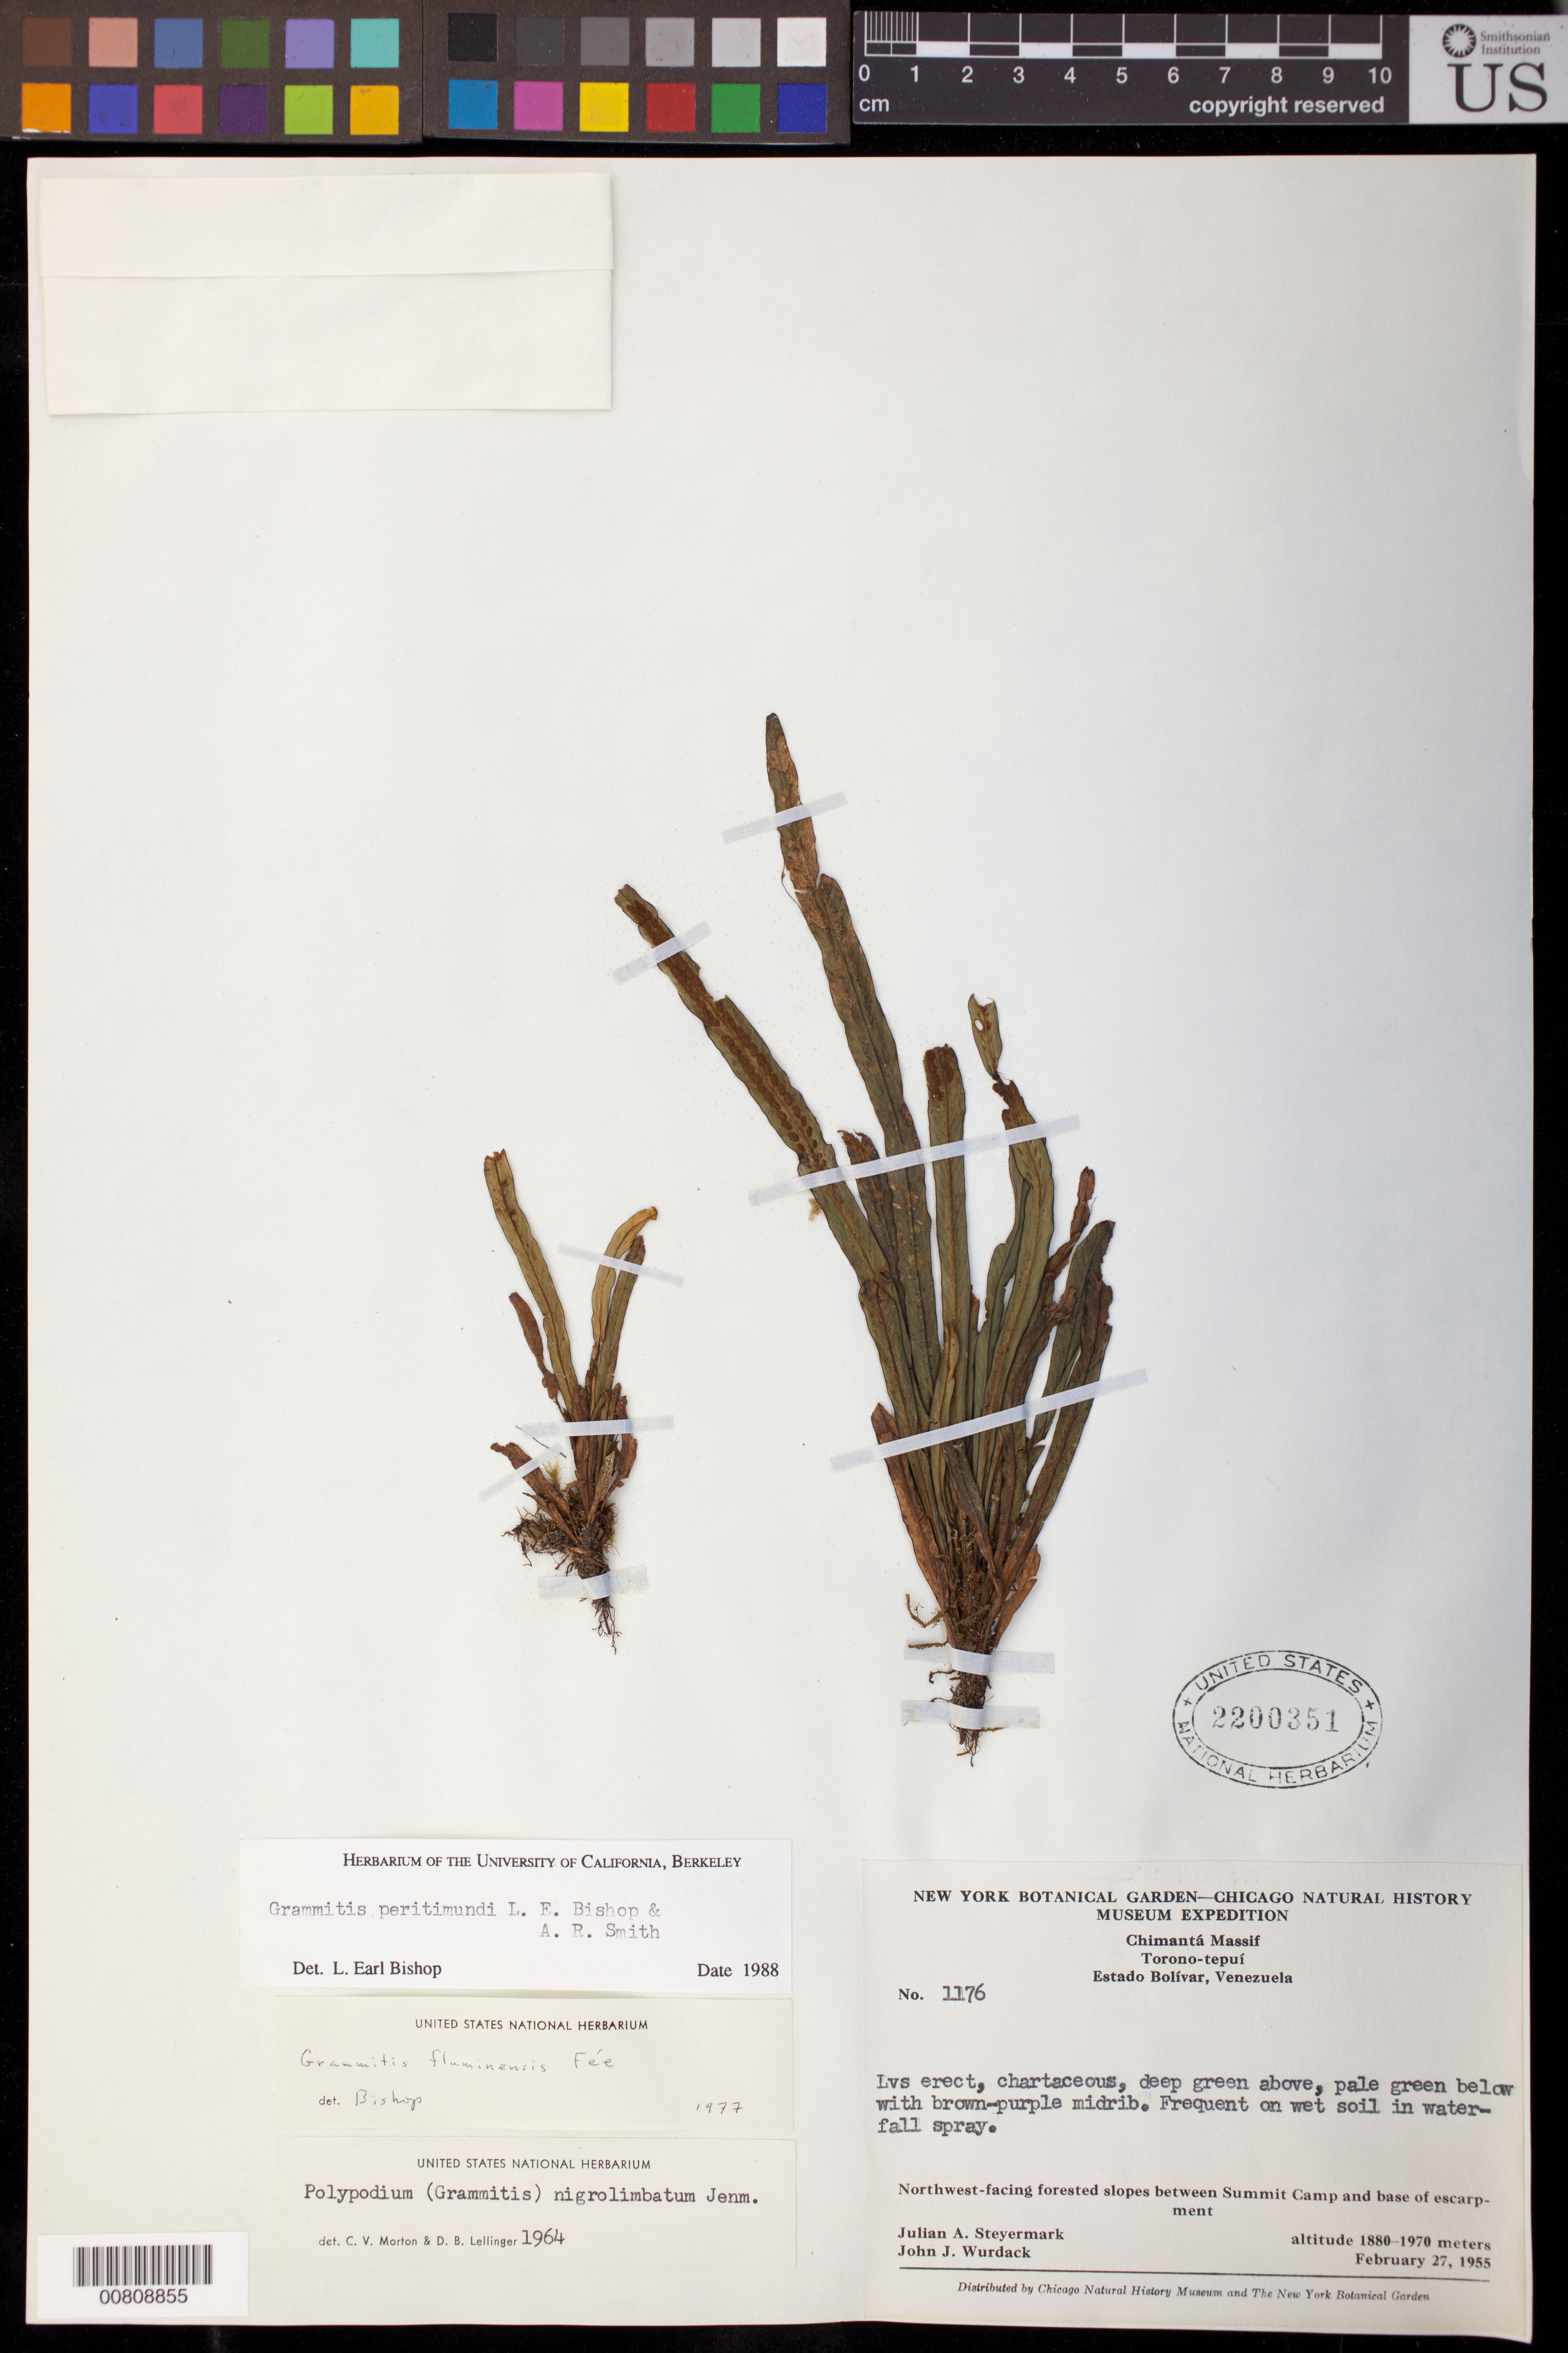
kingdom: Plantae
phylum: Tracheophyta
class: Polypodiopsida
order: Polypodiales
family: Polypodiaceae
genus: Grammitis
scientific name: Grammitis peritimundi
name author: L.E. Bishop & A.R. Sm.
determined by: Bishop, L. E.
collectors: J. Steyermark & J. J. Wurdack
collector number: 55 1176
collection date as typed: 27-Feb-55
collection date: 1955-02-27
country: Venezuela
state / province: Bolívar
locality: Chimantá Massif, Torono-tepuí, between Summit Camp and base of escarpment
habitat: Wet soil in waterfall spray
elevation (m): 1880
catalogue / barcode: US 2200351